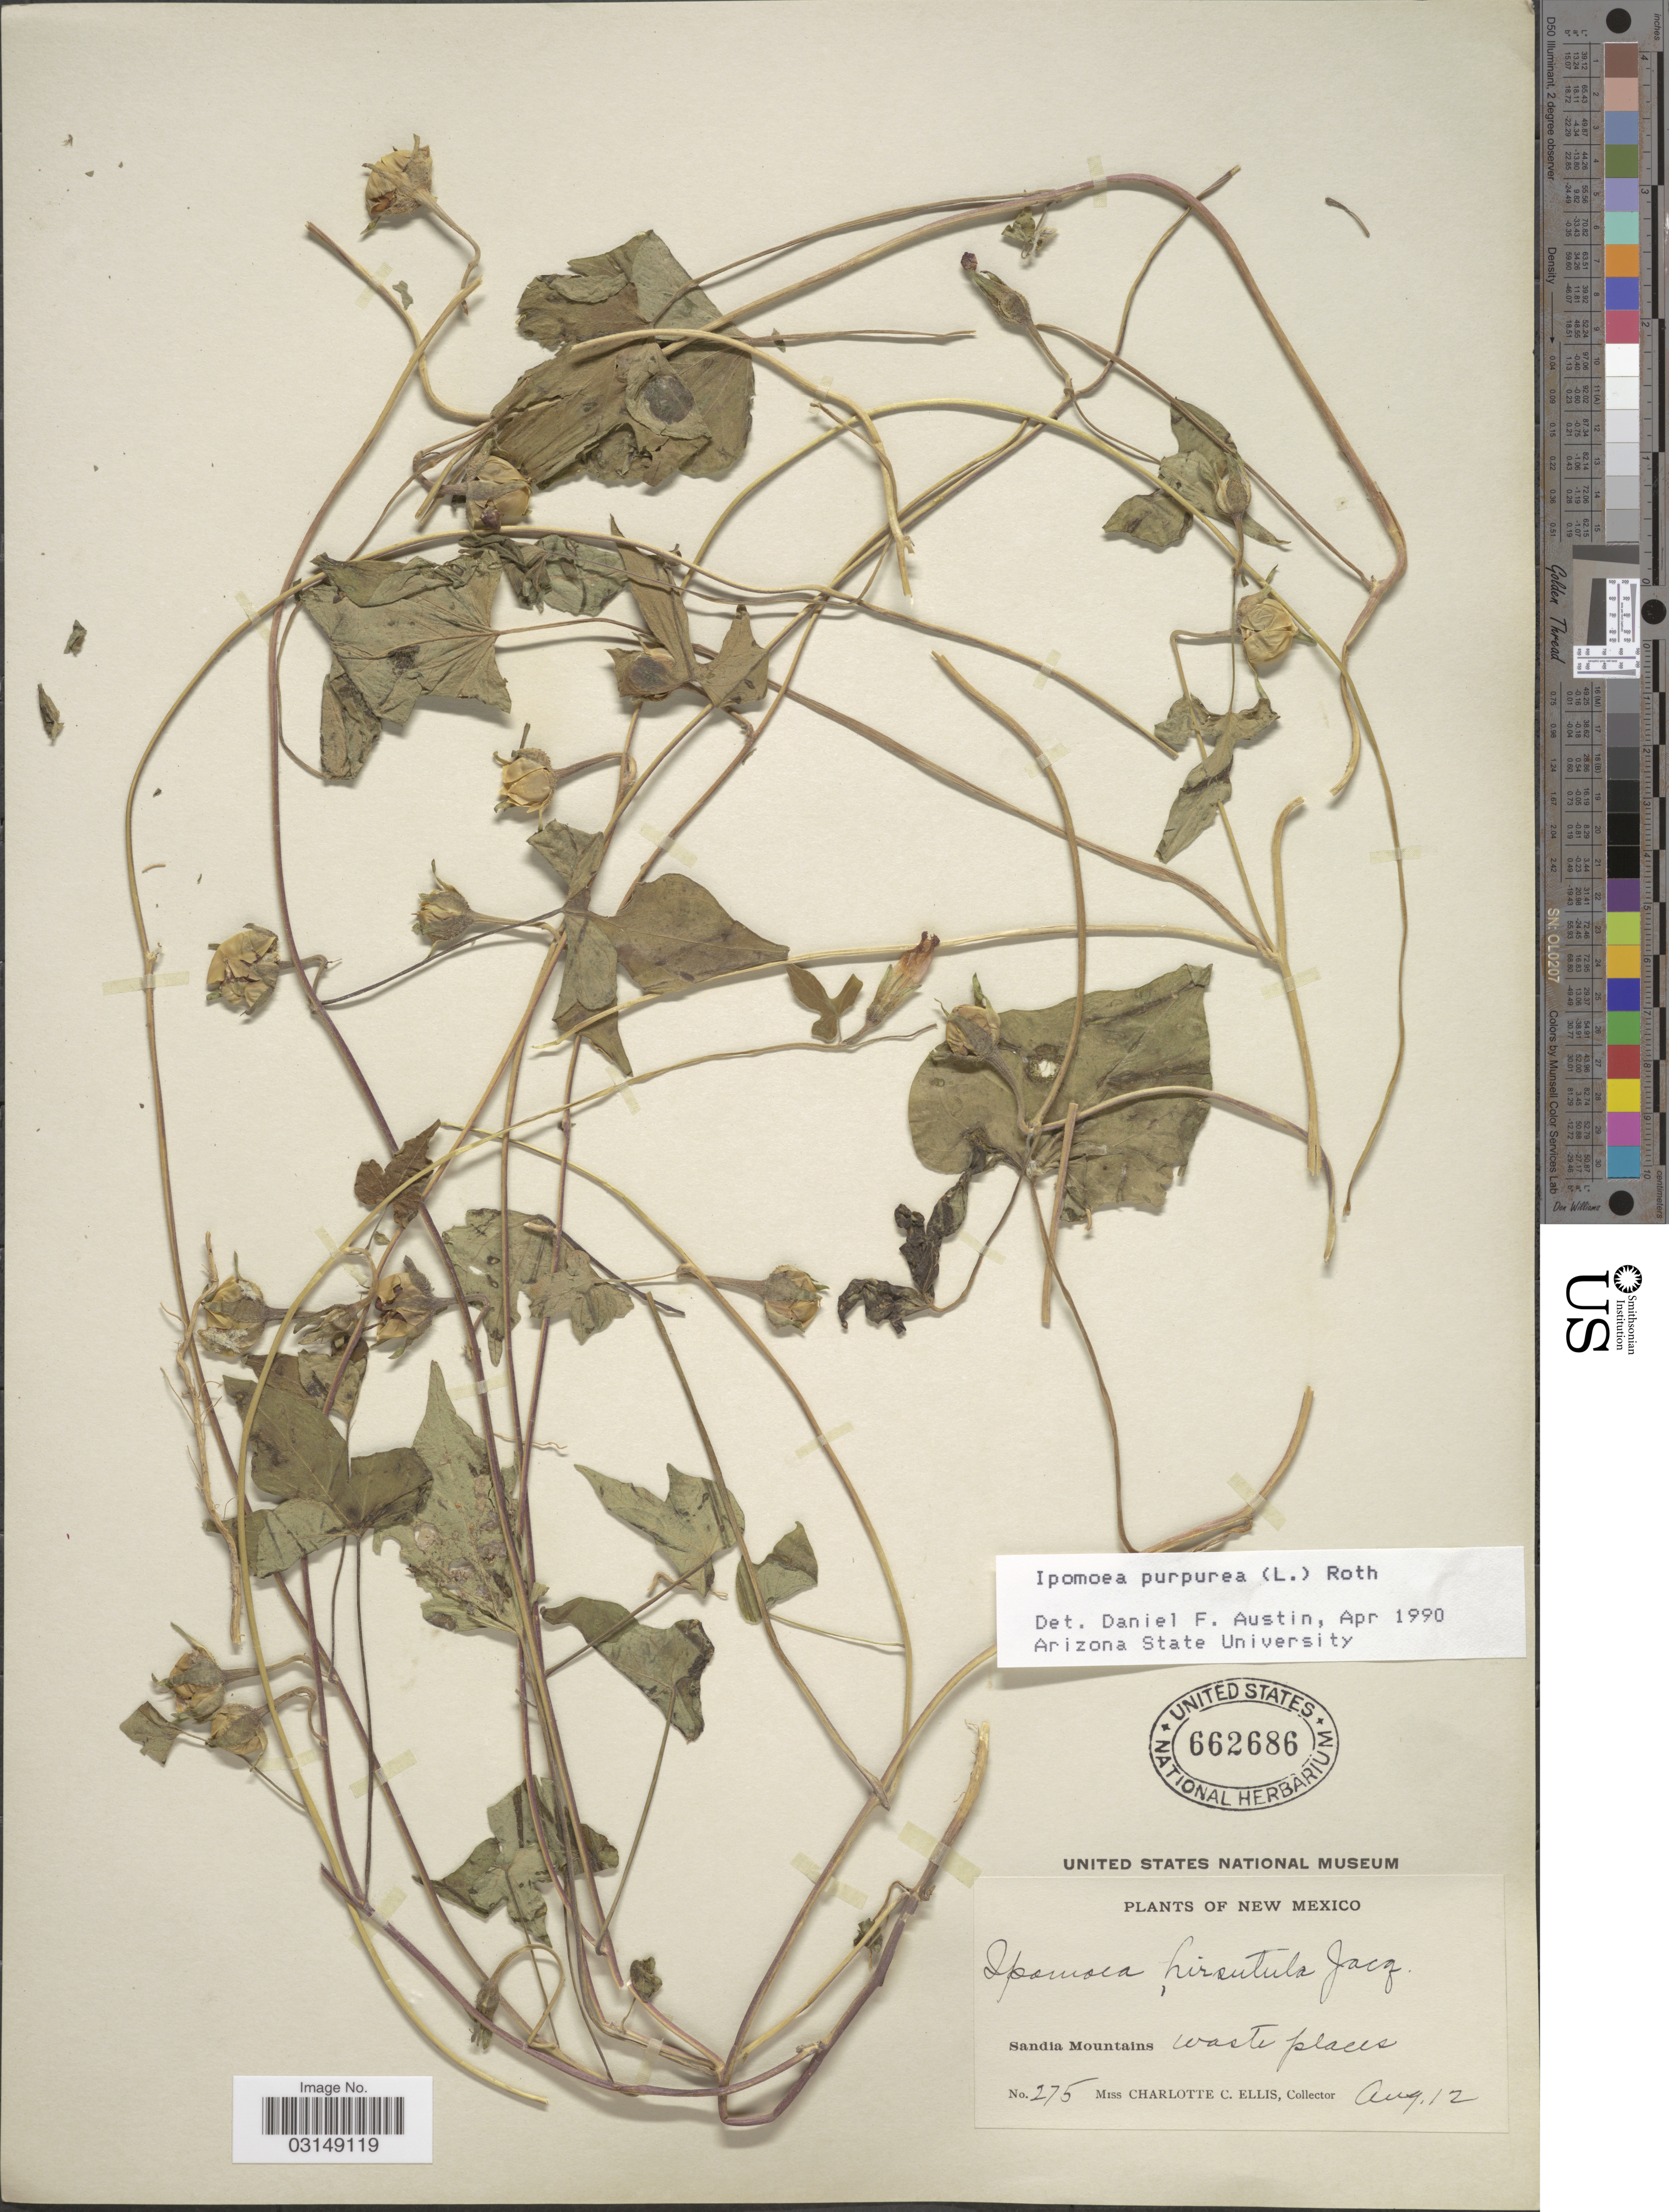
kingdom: Plantae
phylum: Tracheophyta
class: Magnoliopsida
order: Solanales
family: Convolvulaceae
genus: Ipomoea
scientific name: Ipomoea purpurea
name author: (L.) Roth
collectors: C. C. Ellis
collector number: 275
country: United States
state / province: New Mexico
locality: Sandia Mountains.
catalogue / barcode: US 662686